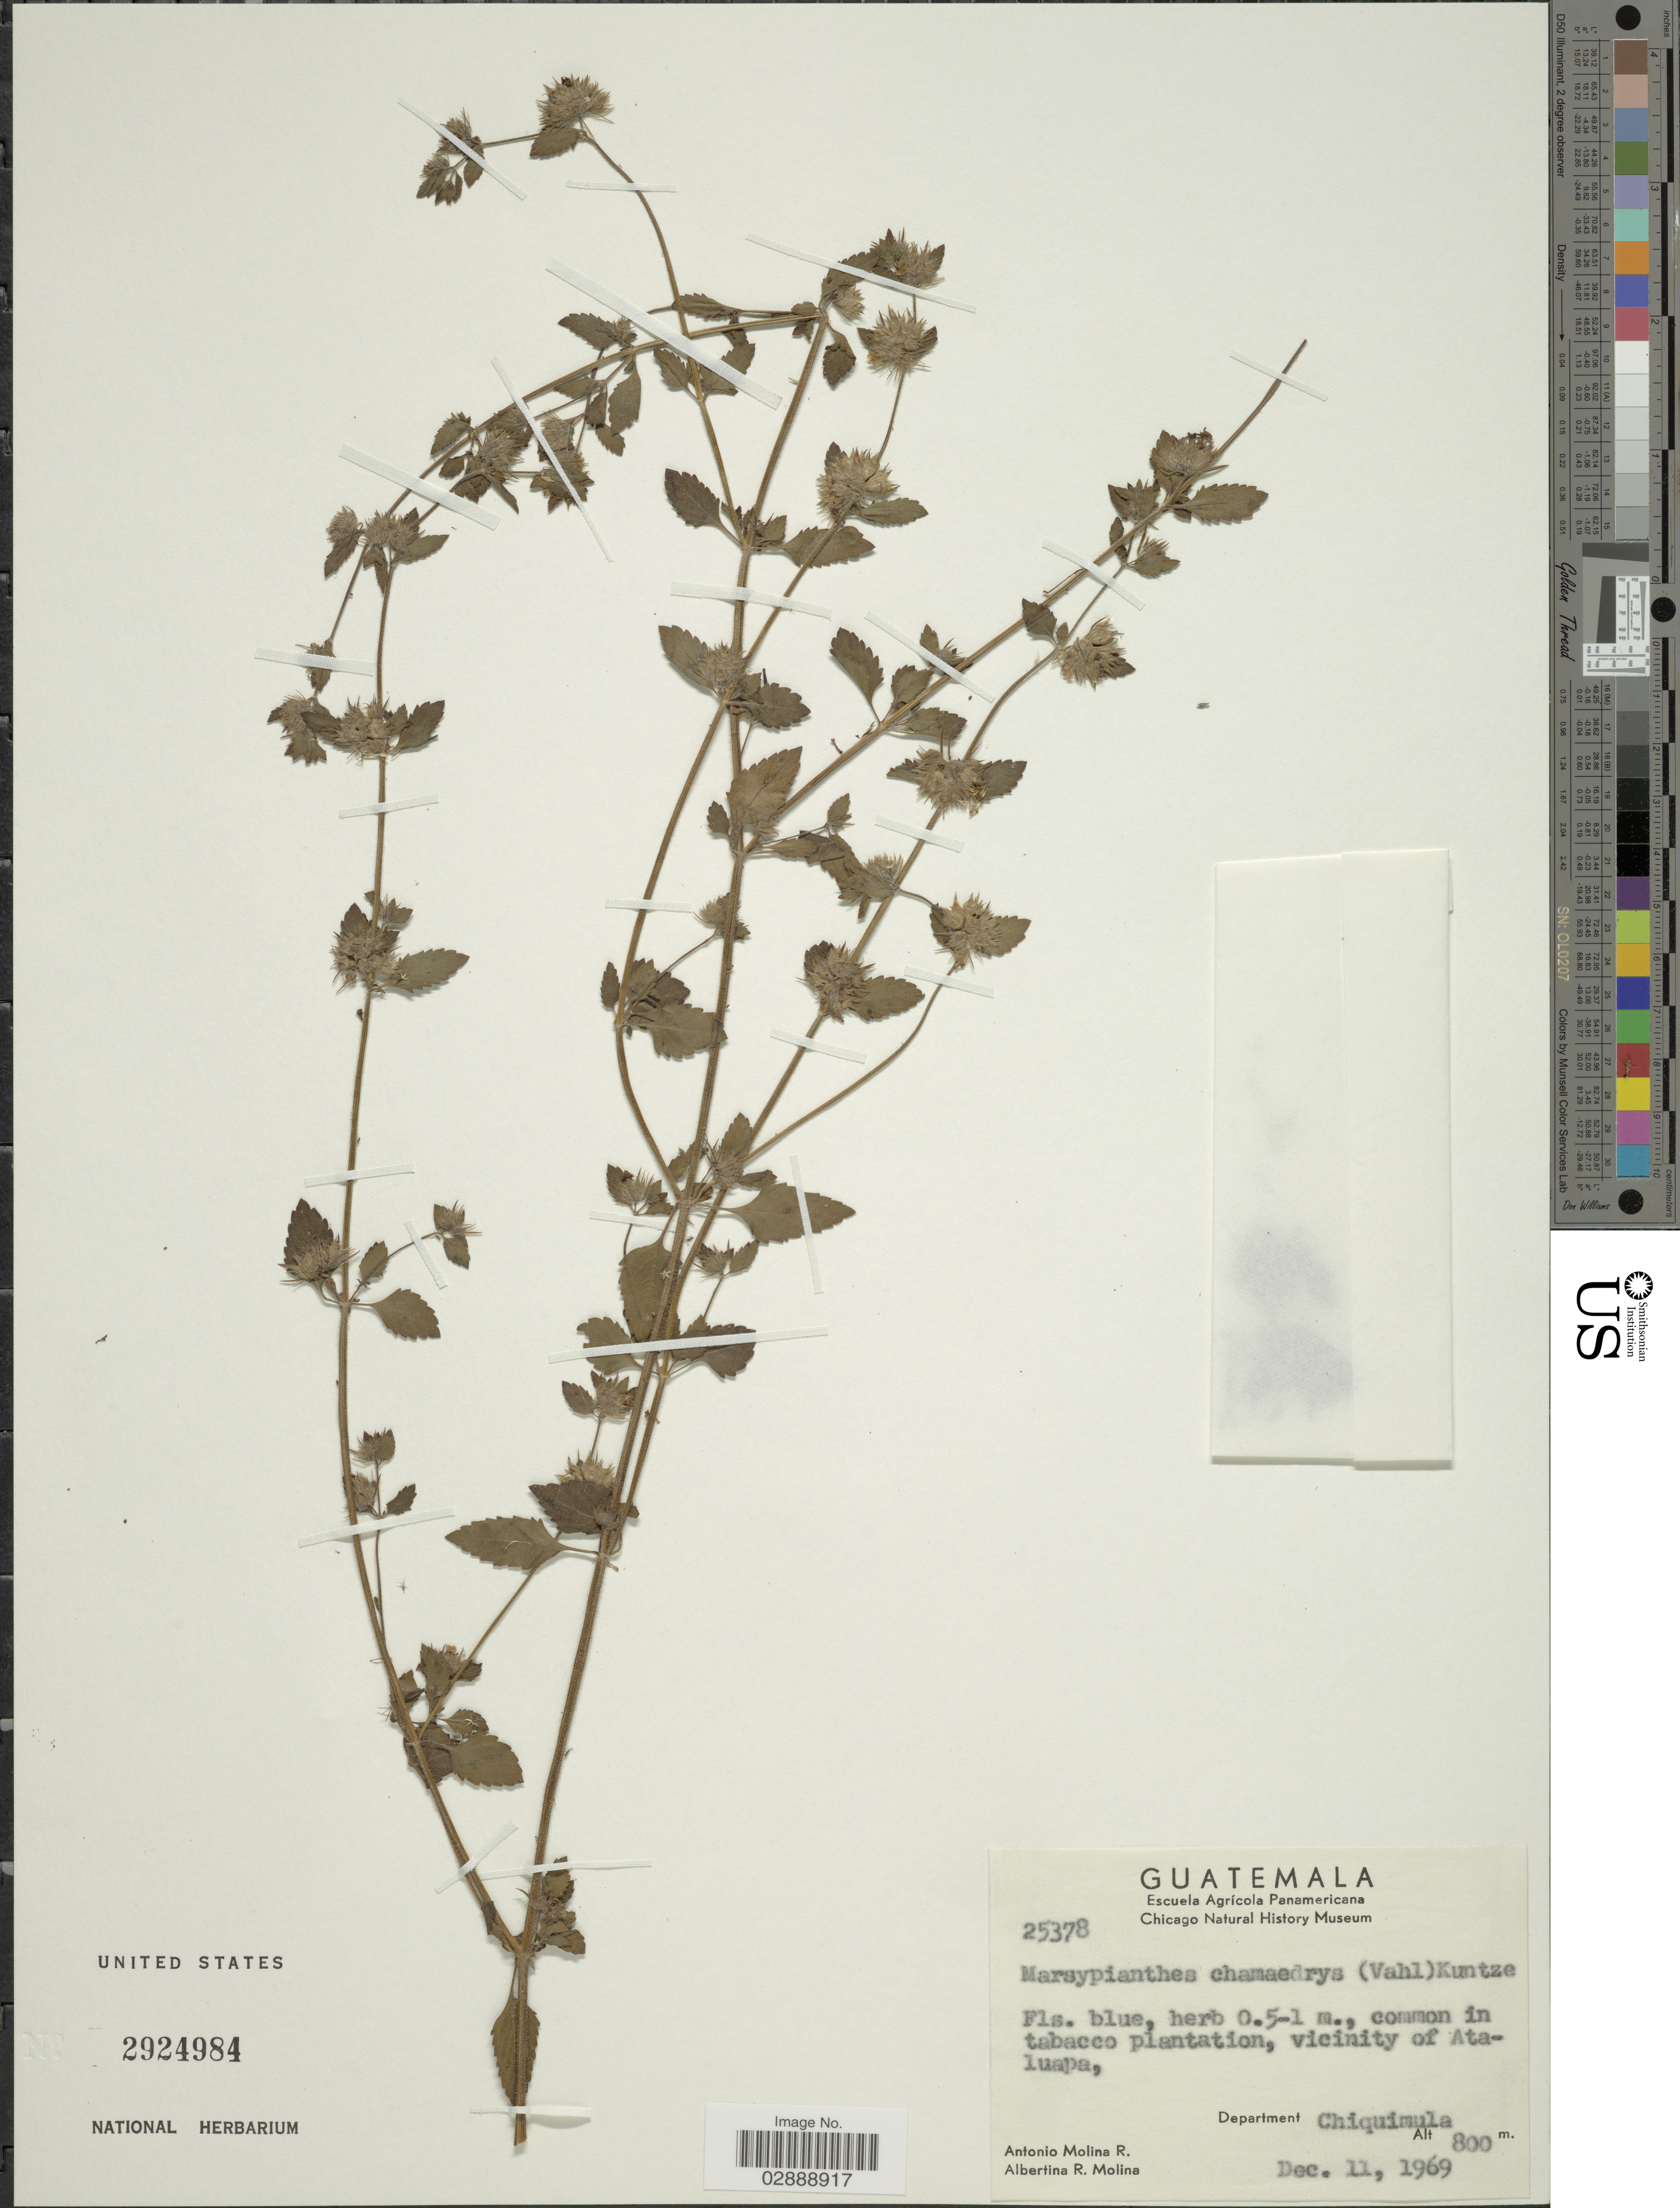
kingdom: Plantae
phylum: Tracheophyta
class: Magnoliopsida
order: Lamiales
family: Lamiaceae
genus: Marsypianthes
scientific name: Marsypianthes chamaedrys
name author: (Vahl) Kuntze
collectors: A. Molina R. & A. R. Molina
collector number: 25378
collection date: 1969-12-11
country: Guatemala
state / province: Chiquimula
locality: Vicinity of Ataluapa, Department Chiquimula.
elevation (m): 800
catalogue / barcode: US 2924984